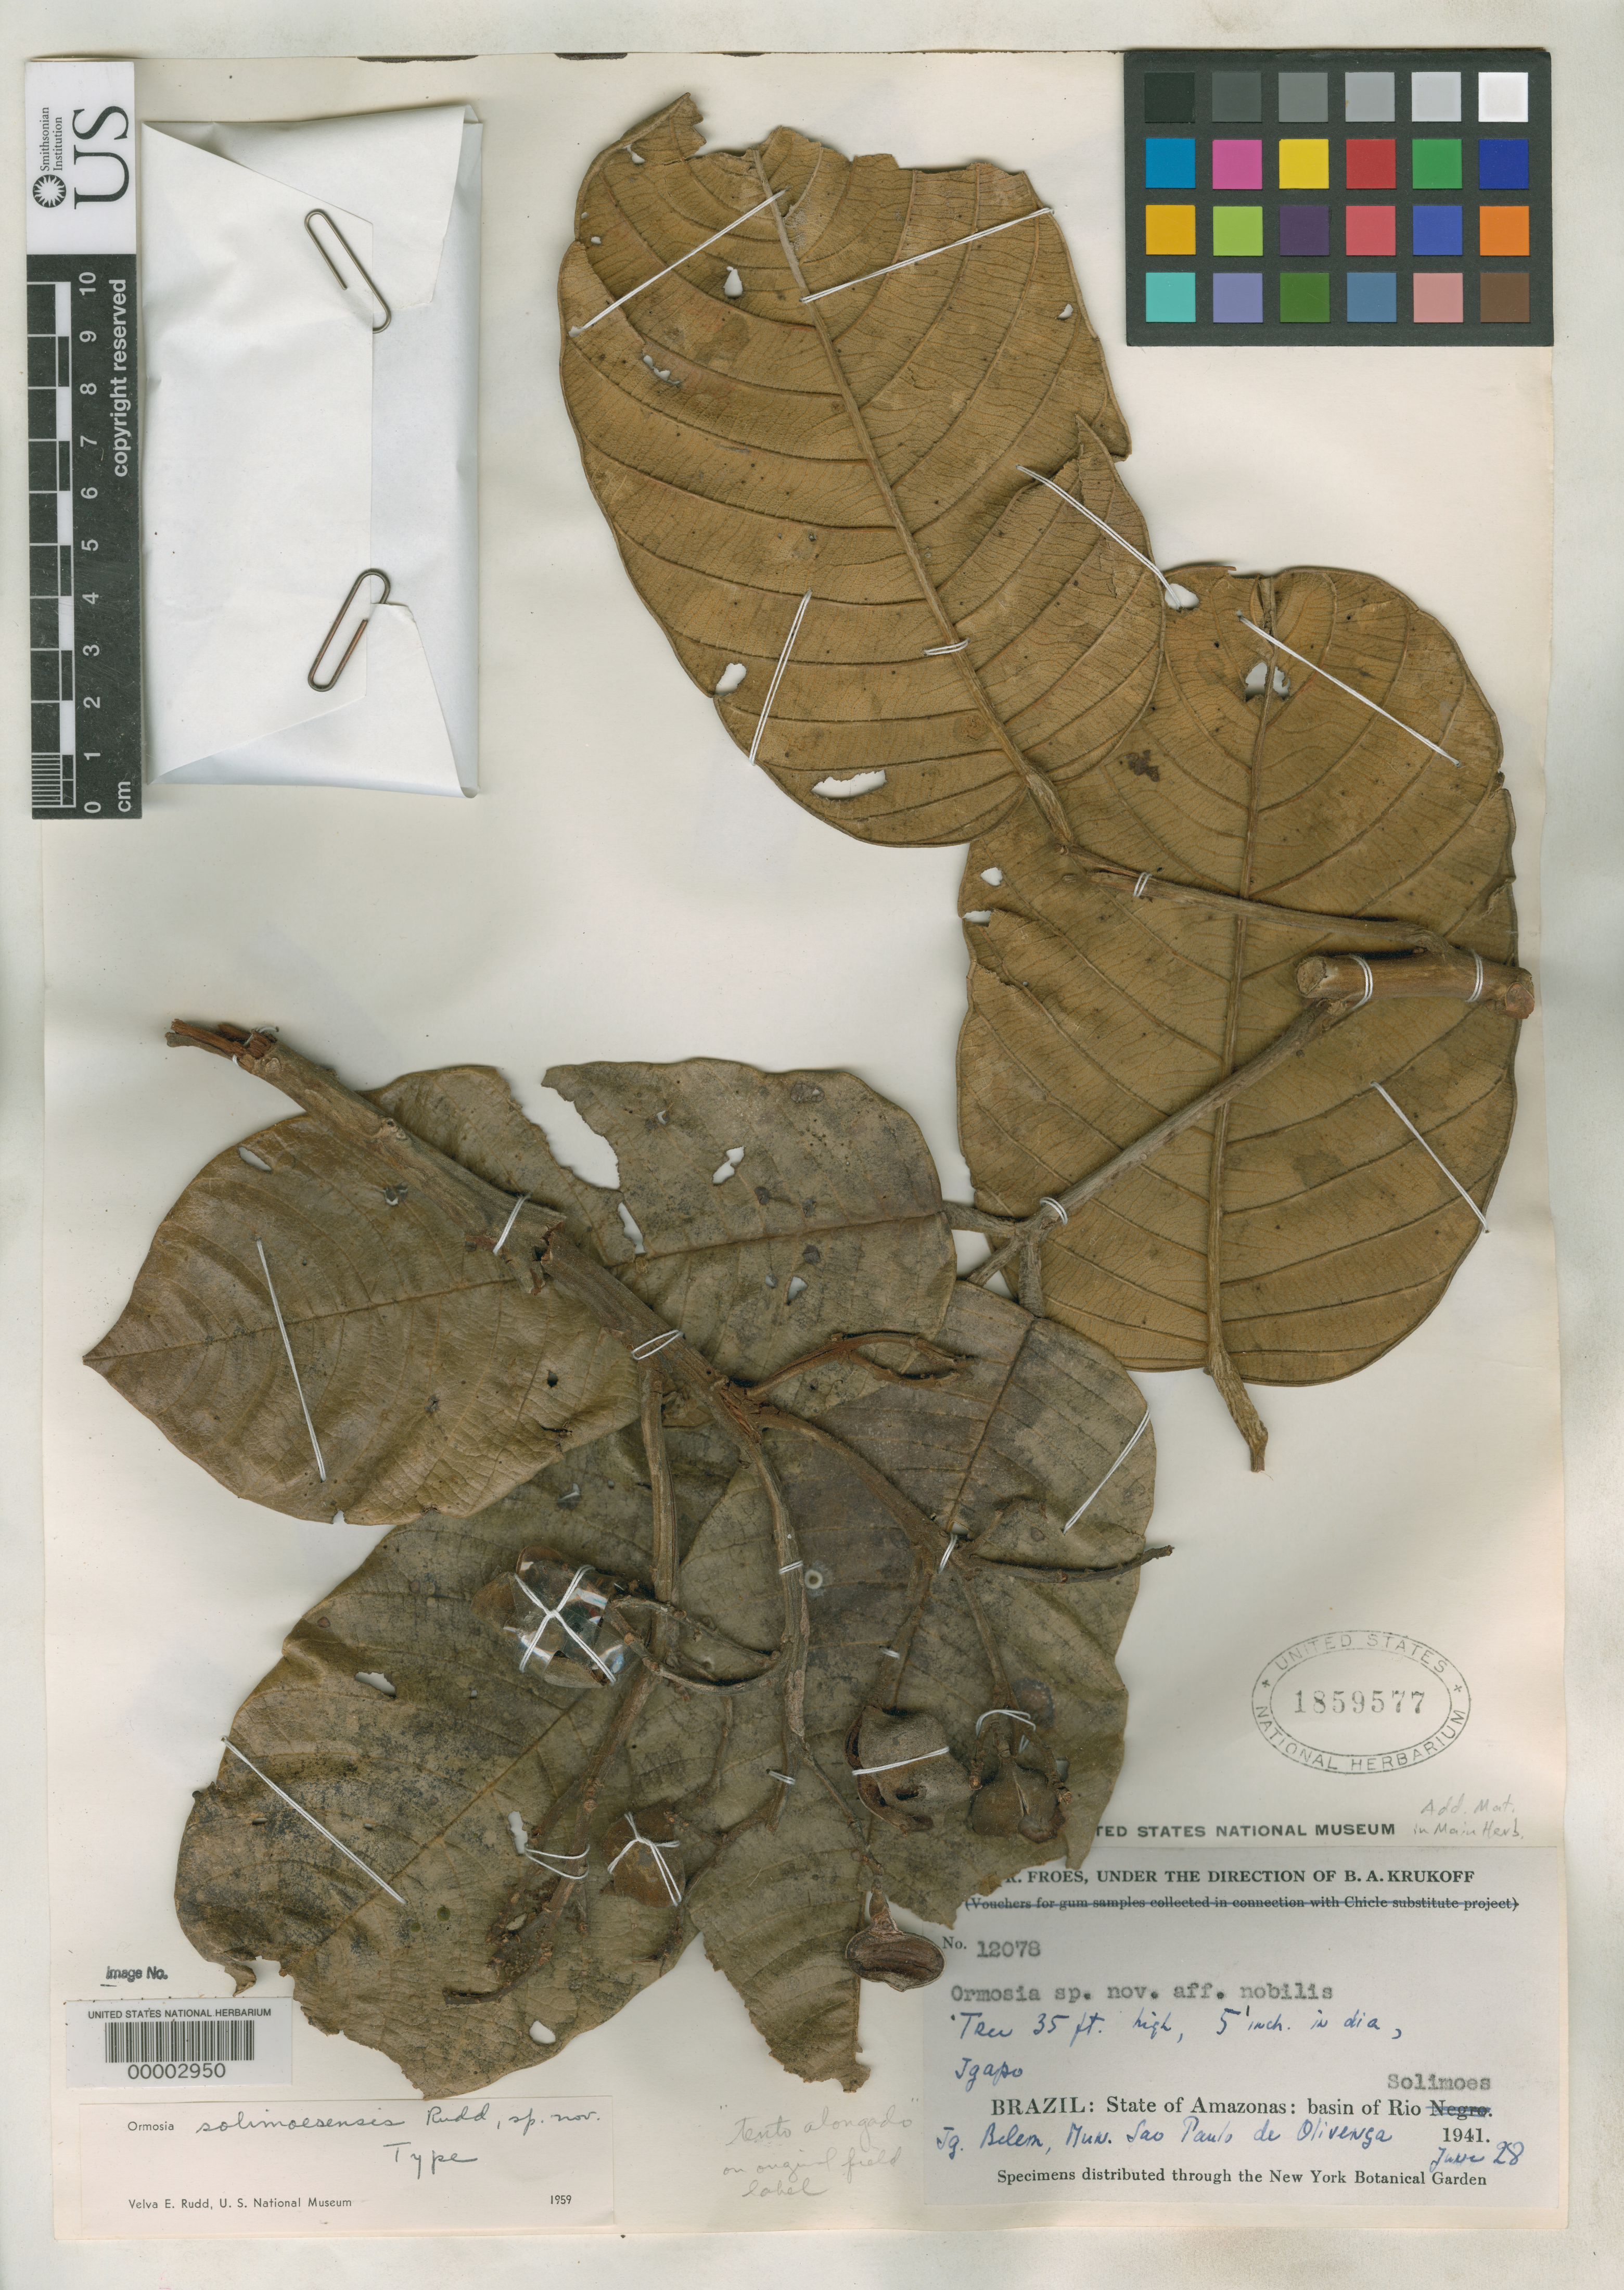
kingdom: Plantae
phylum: Tracheophyta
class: Magnoliopsida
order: Fabales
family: Fabaceae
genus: Ormosia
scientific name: Ormosia solimoesensis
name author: Rudd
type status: Holotype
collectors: R. L. Fróes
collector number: Krukoff 12078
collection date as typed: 28 Jun 1941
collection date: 1941-06-28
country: Brazil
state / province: Amazonas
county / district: São Paulo de Olivença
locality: Belem, basin of Rio Solimoes. [Amazonas state?]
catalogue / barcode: US 1859577